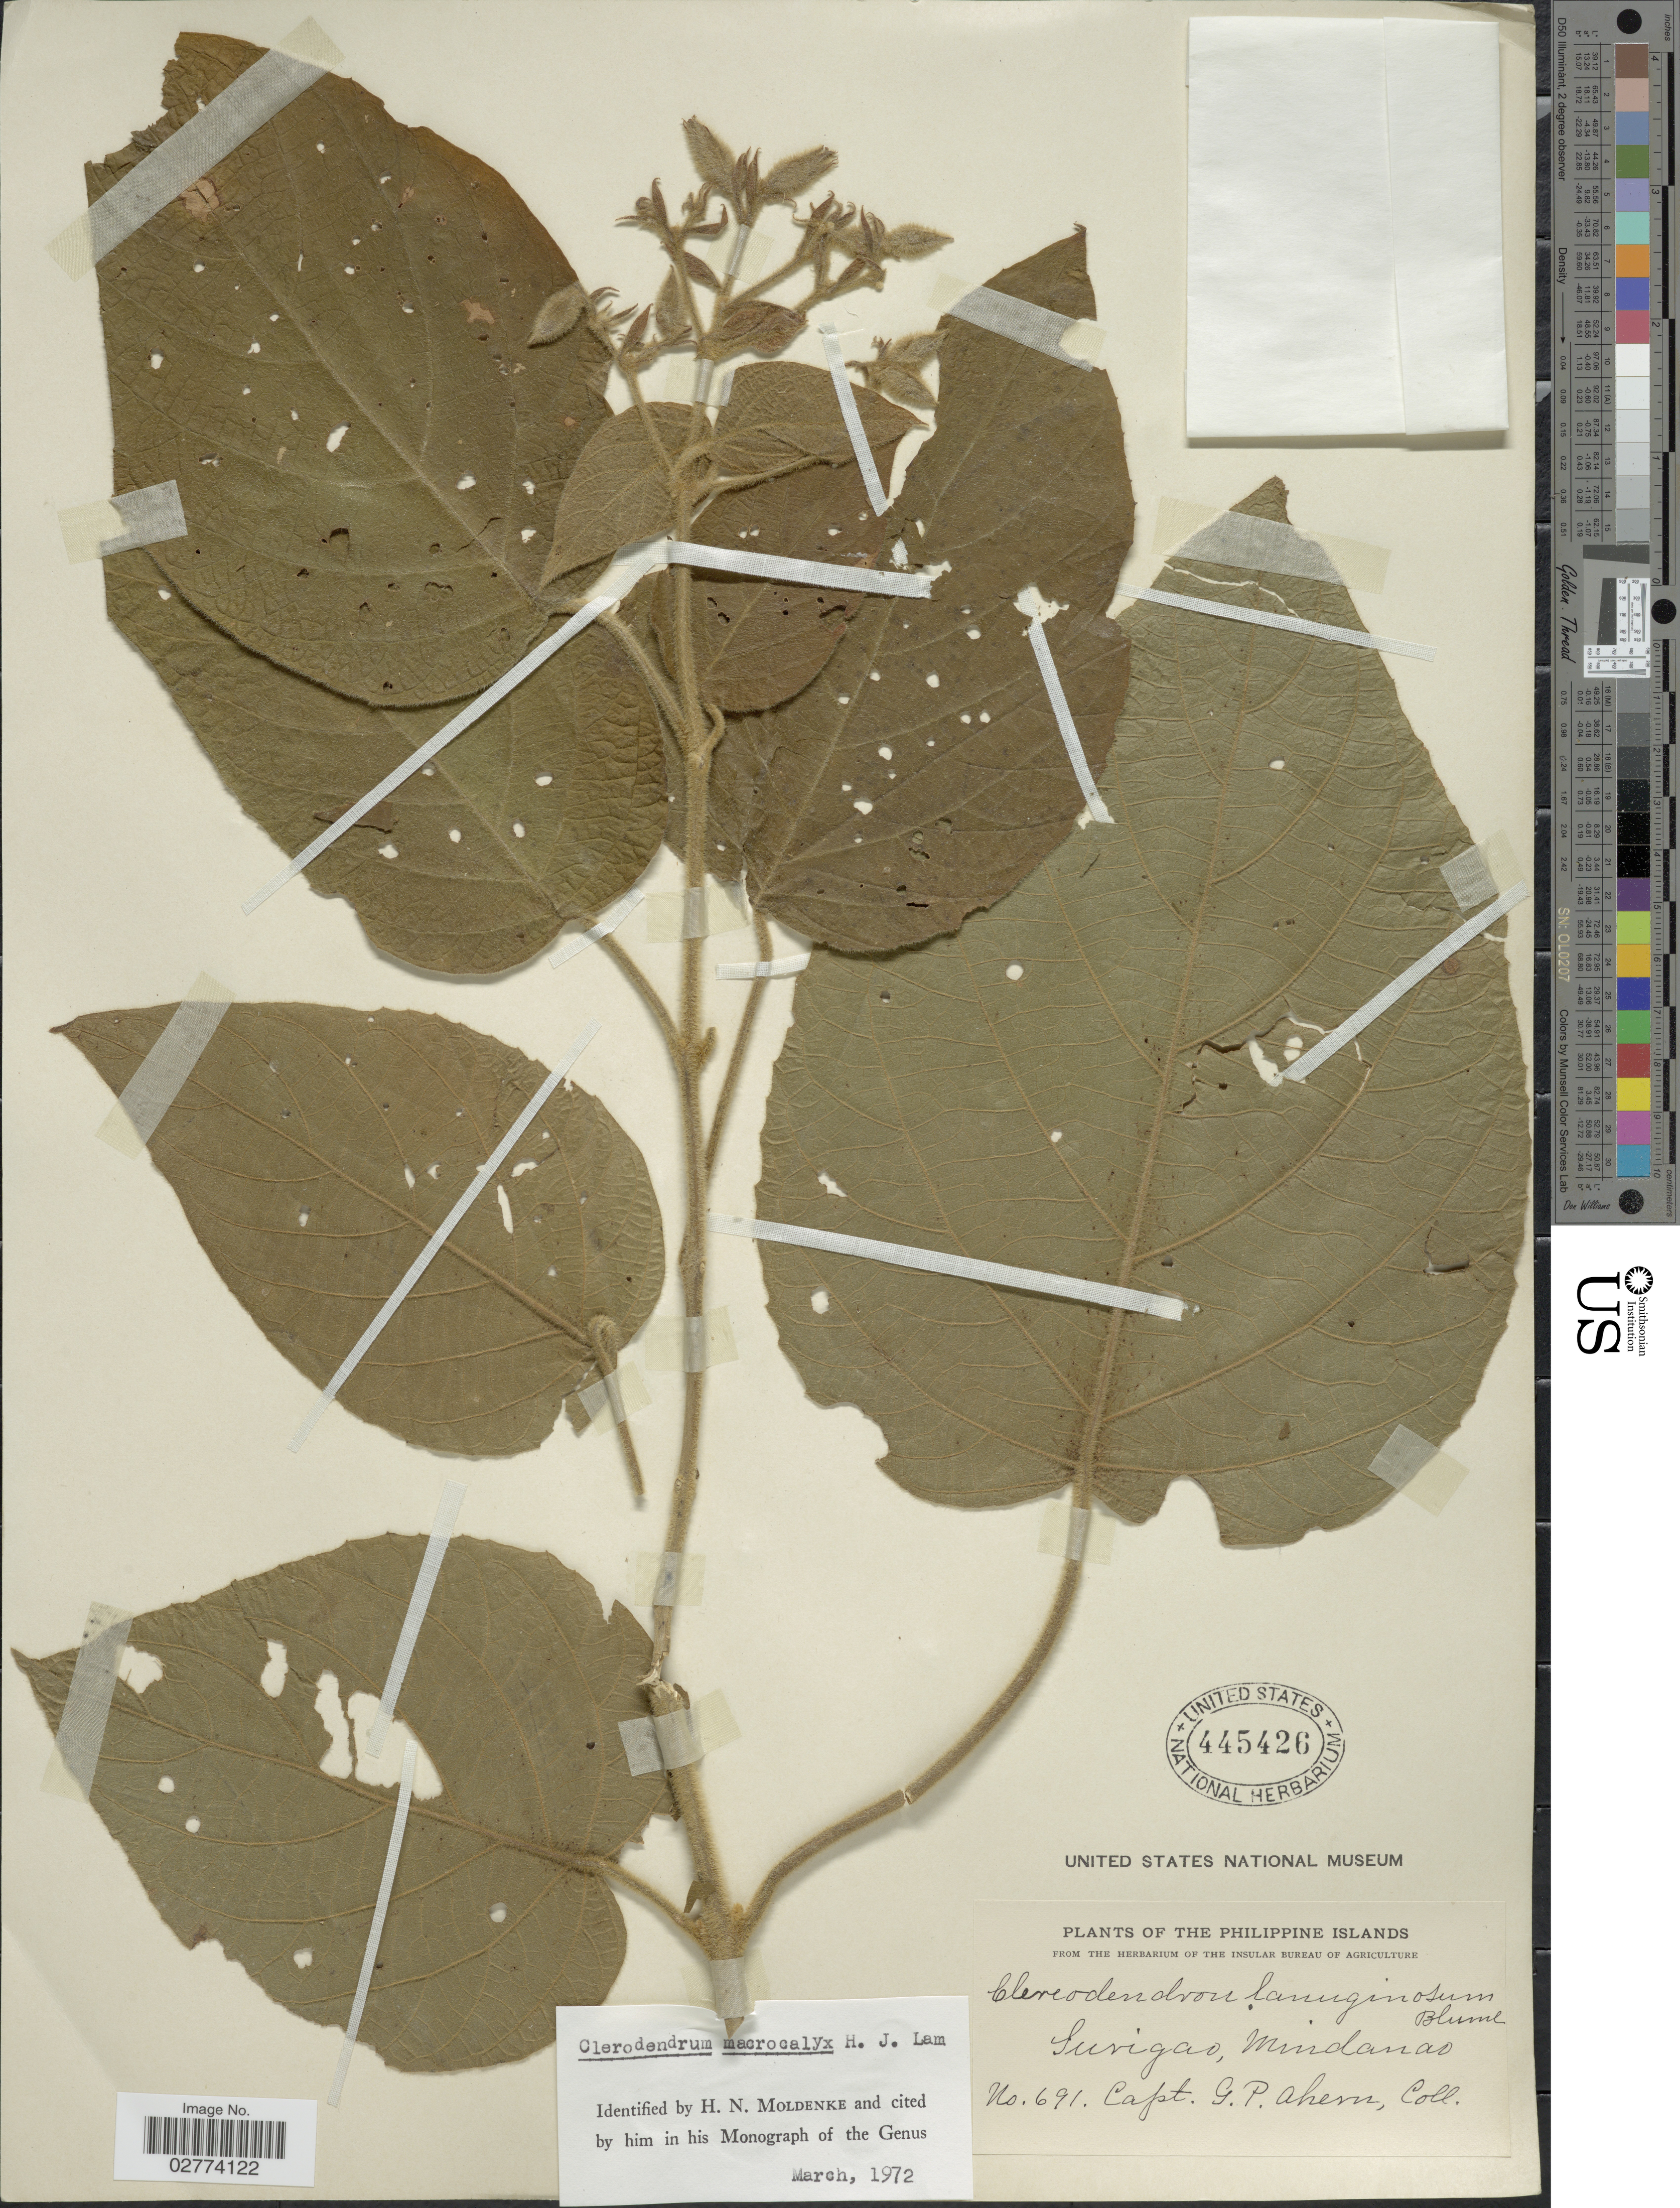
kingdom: Plantae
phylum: Tracheophyta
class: Magnoliopsida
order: Lamiales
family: Lamiaceae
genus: Clerodendrum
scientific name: Clerodendrum macrocalyx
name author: H.J. Lam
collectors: G. Ahern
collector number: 691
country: Philippines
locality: Surigao, Mindanao.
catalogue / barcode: US 445426